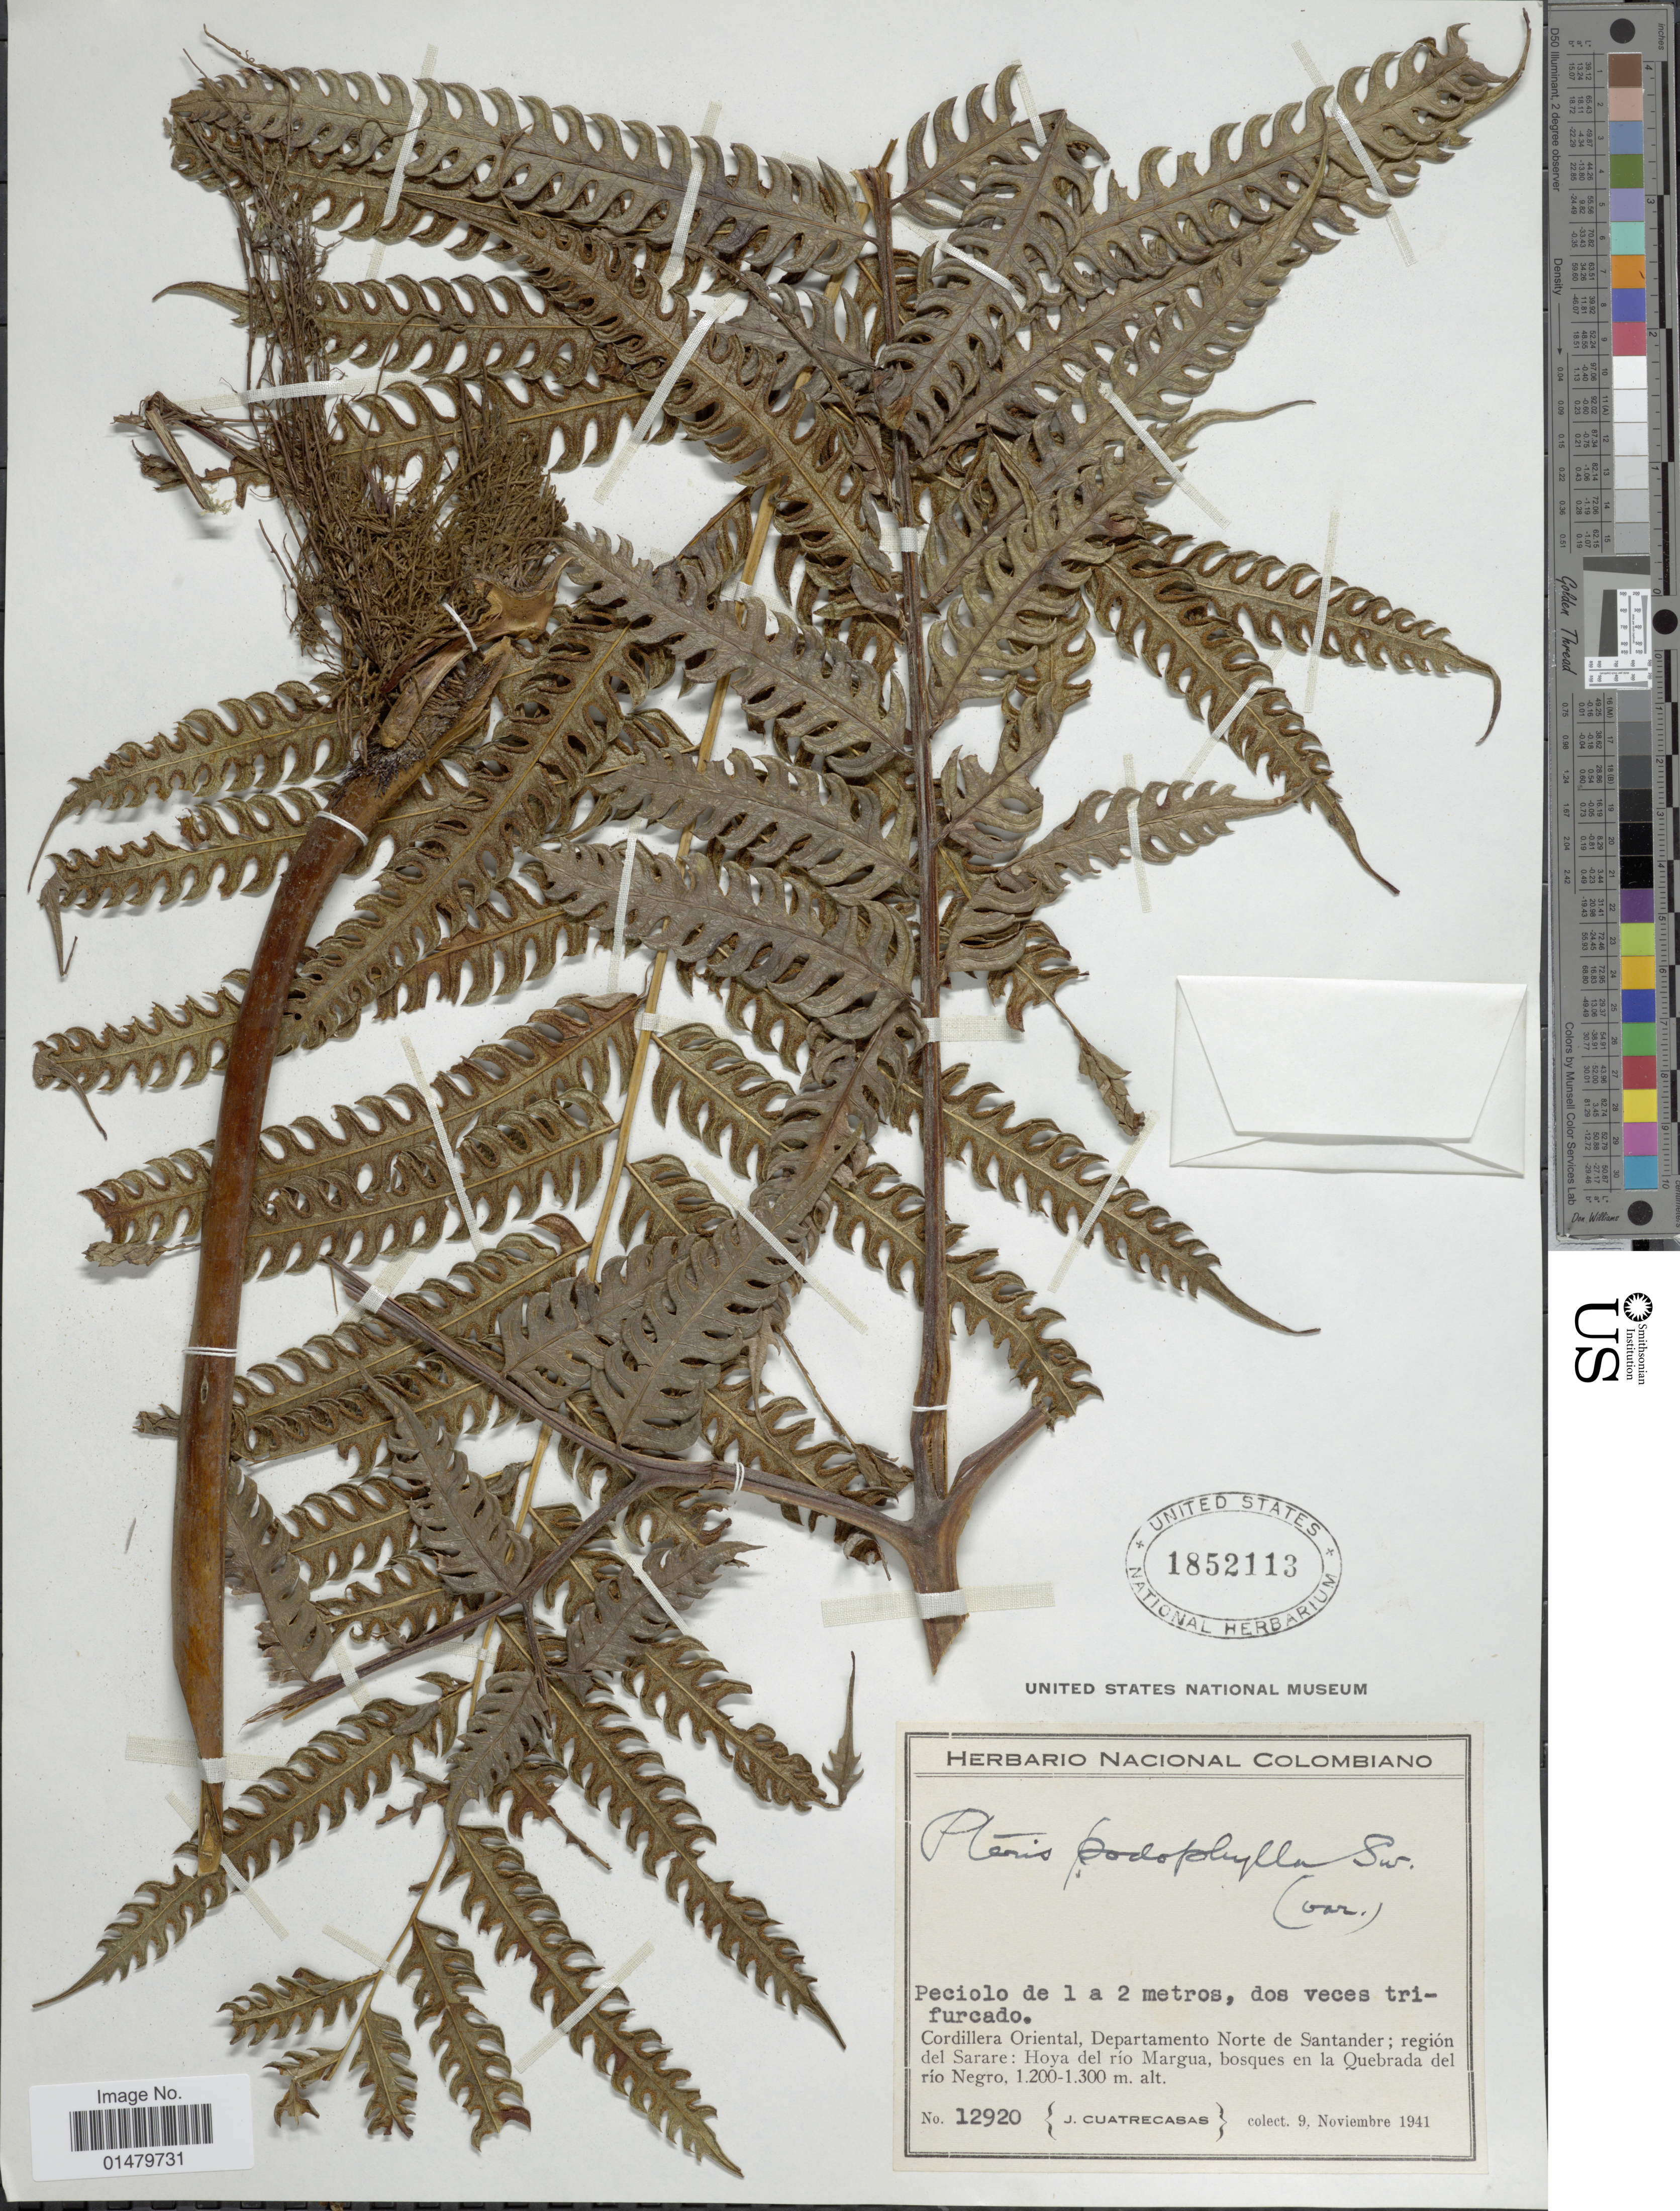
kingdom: Plantae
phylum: Tracheophyta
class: Polypodiopsida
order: Polypodiales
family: Pteridaceae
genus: Pteris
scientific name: Pteris podophylla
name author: Sw.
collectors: J. Cuatrecasas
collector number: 12920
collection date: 1941-11-09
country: Colombia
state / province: Norte de Santander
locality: Cordillera Oriental, Departamento Norte de Santander; region del Sarare: Hoya del rio Margua, bosques en la Quebrada del rio Negro.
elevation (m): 1200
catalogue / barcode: US 1852113